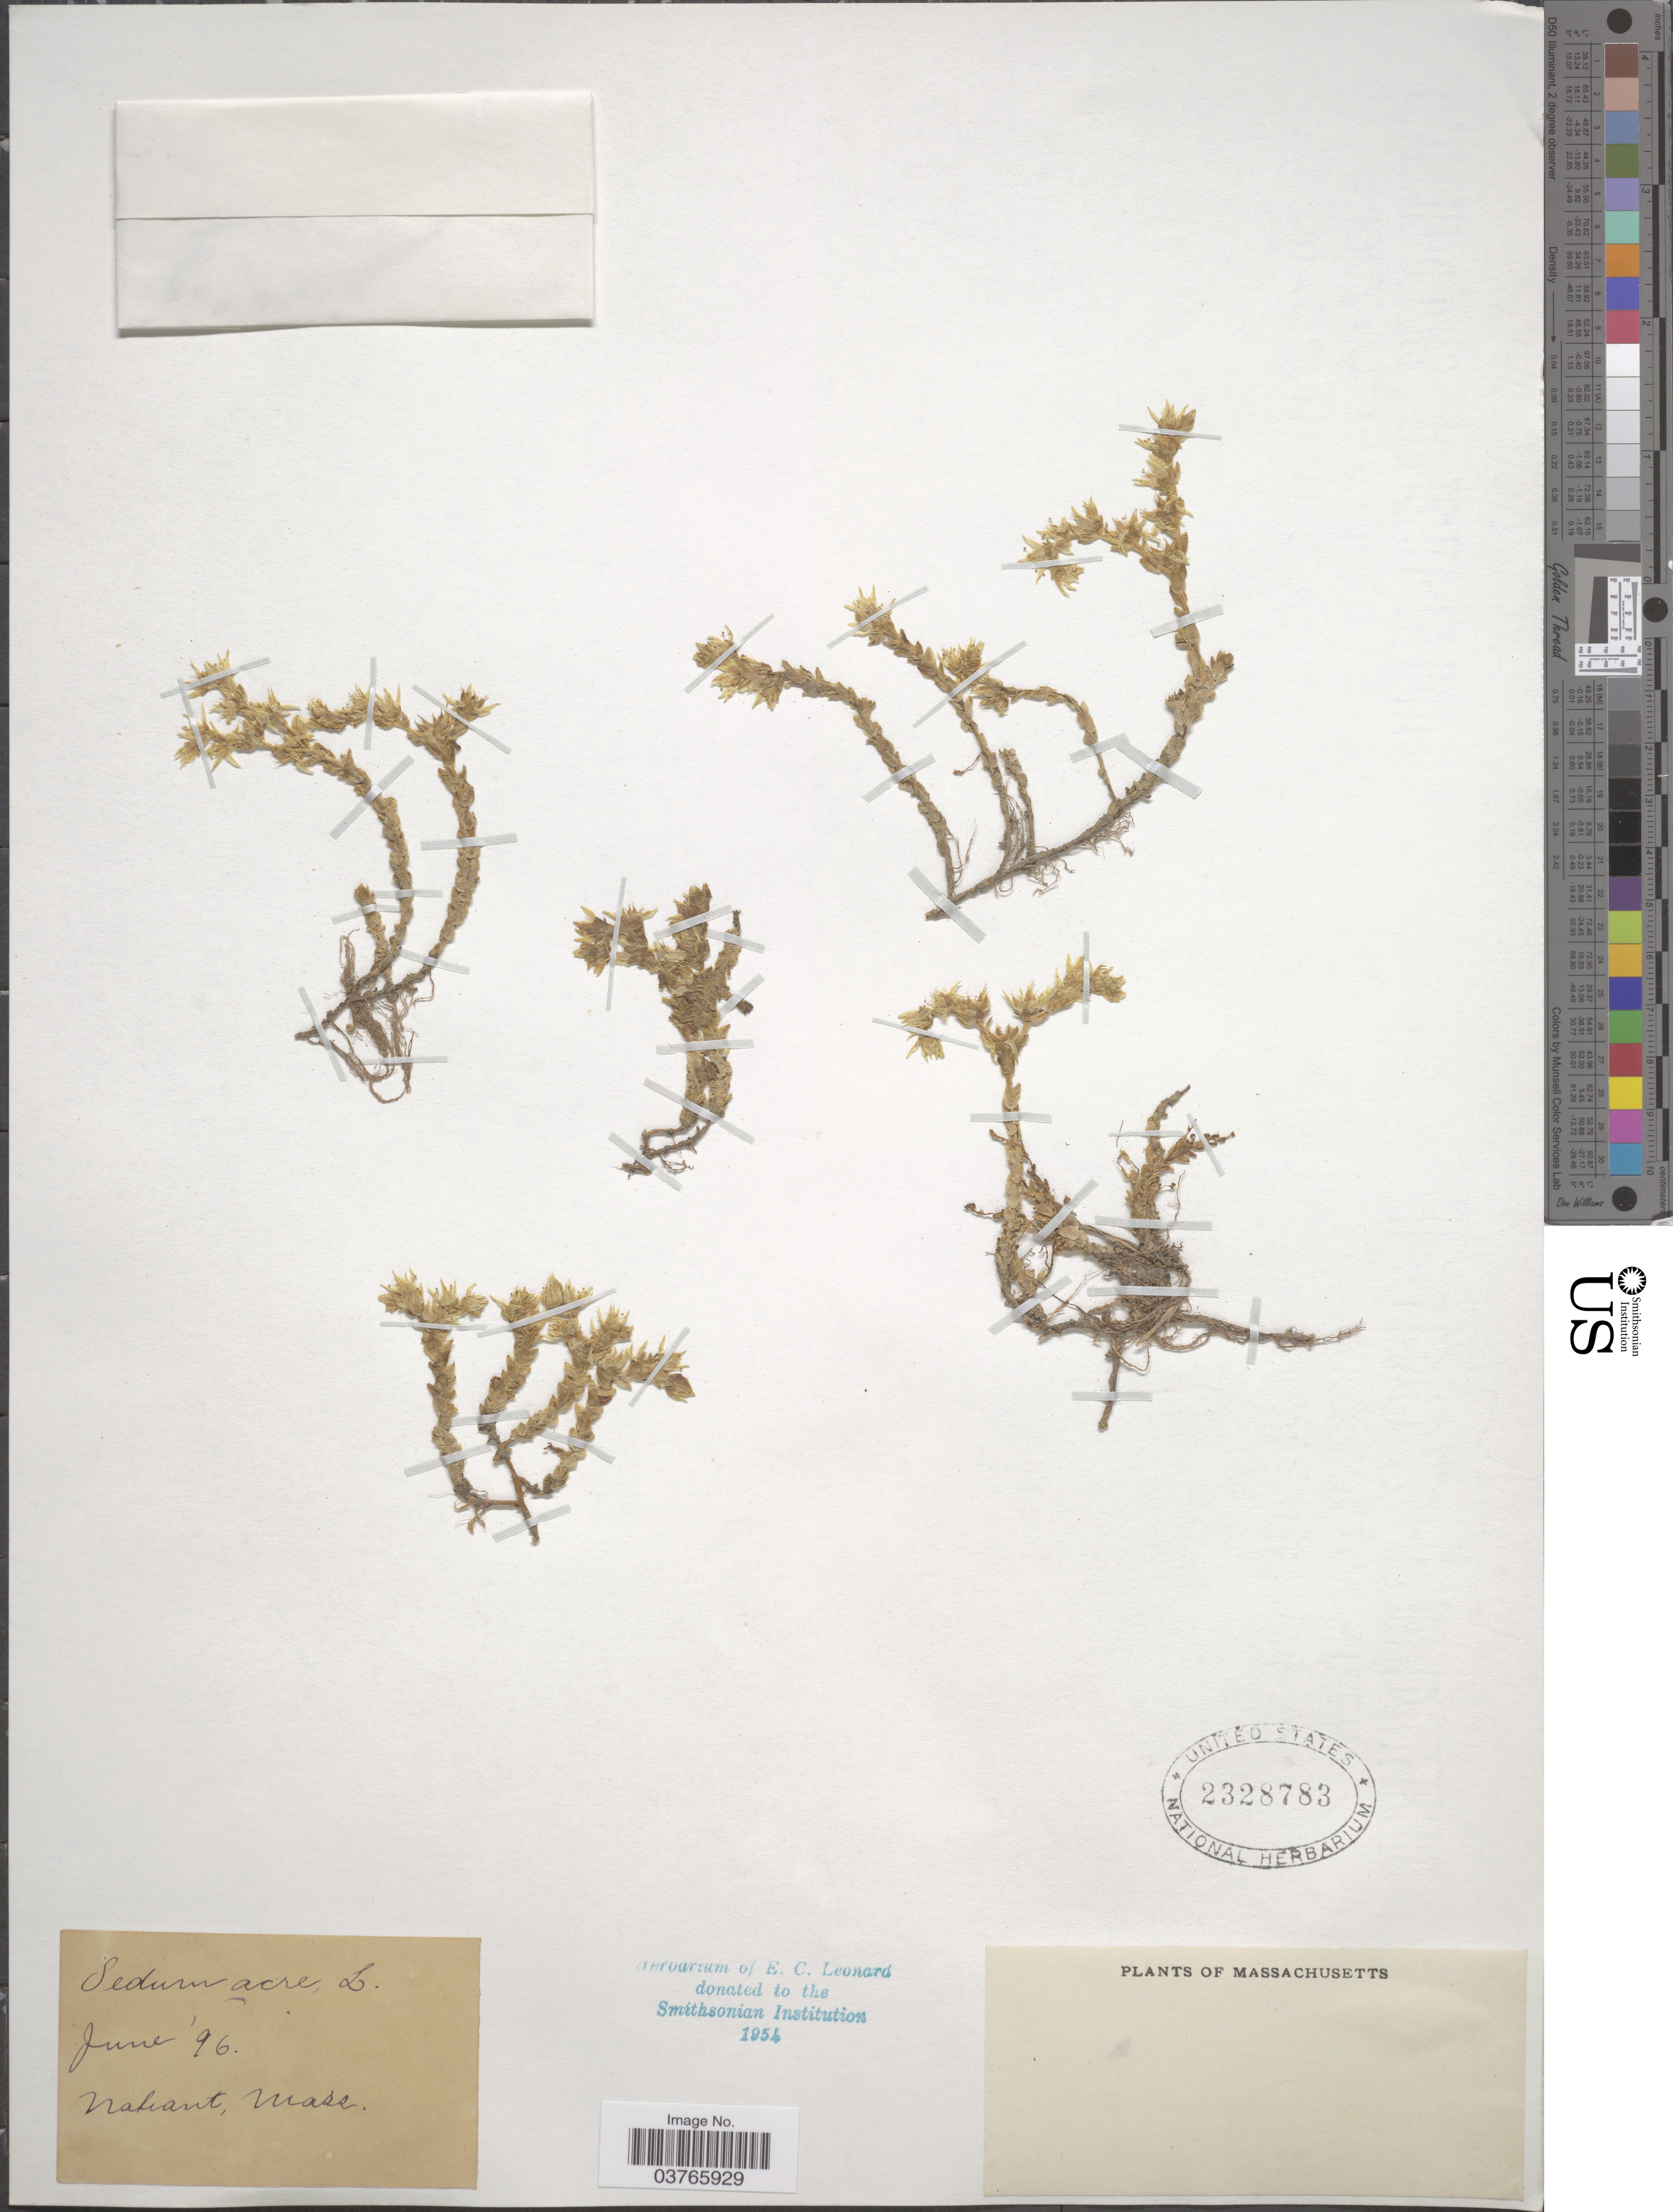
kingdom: Plantae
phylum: Tracheophyta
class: Magnoliopsida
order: Saxifragales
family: Crassulaceae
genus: Sedum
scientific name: Sedum acre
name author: L.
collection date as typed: Transcribed d/m/y: /6/96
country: United States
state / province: Massachusetts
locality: Nahant.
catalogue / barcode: US 2328783